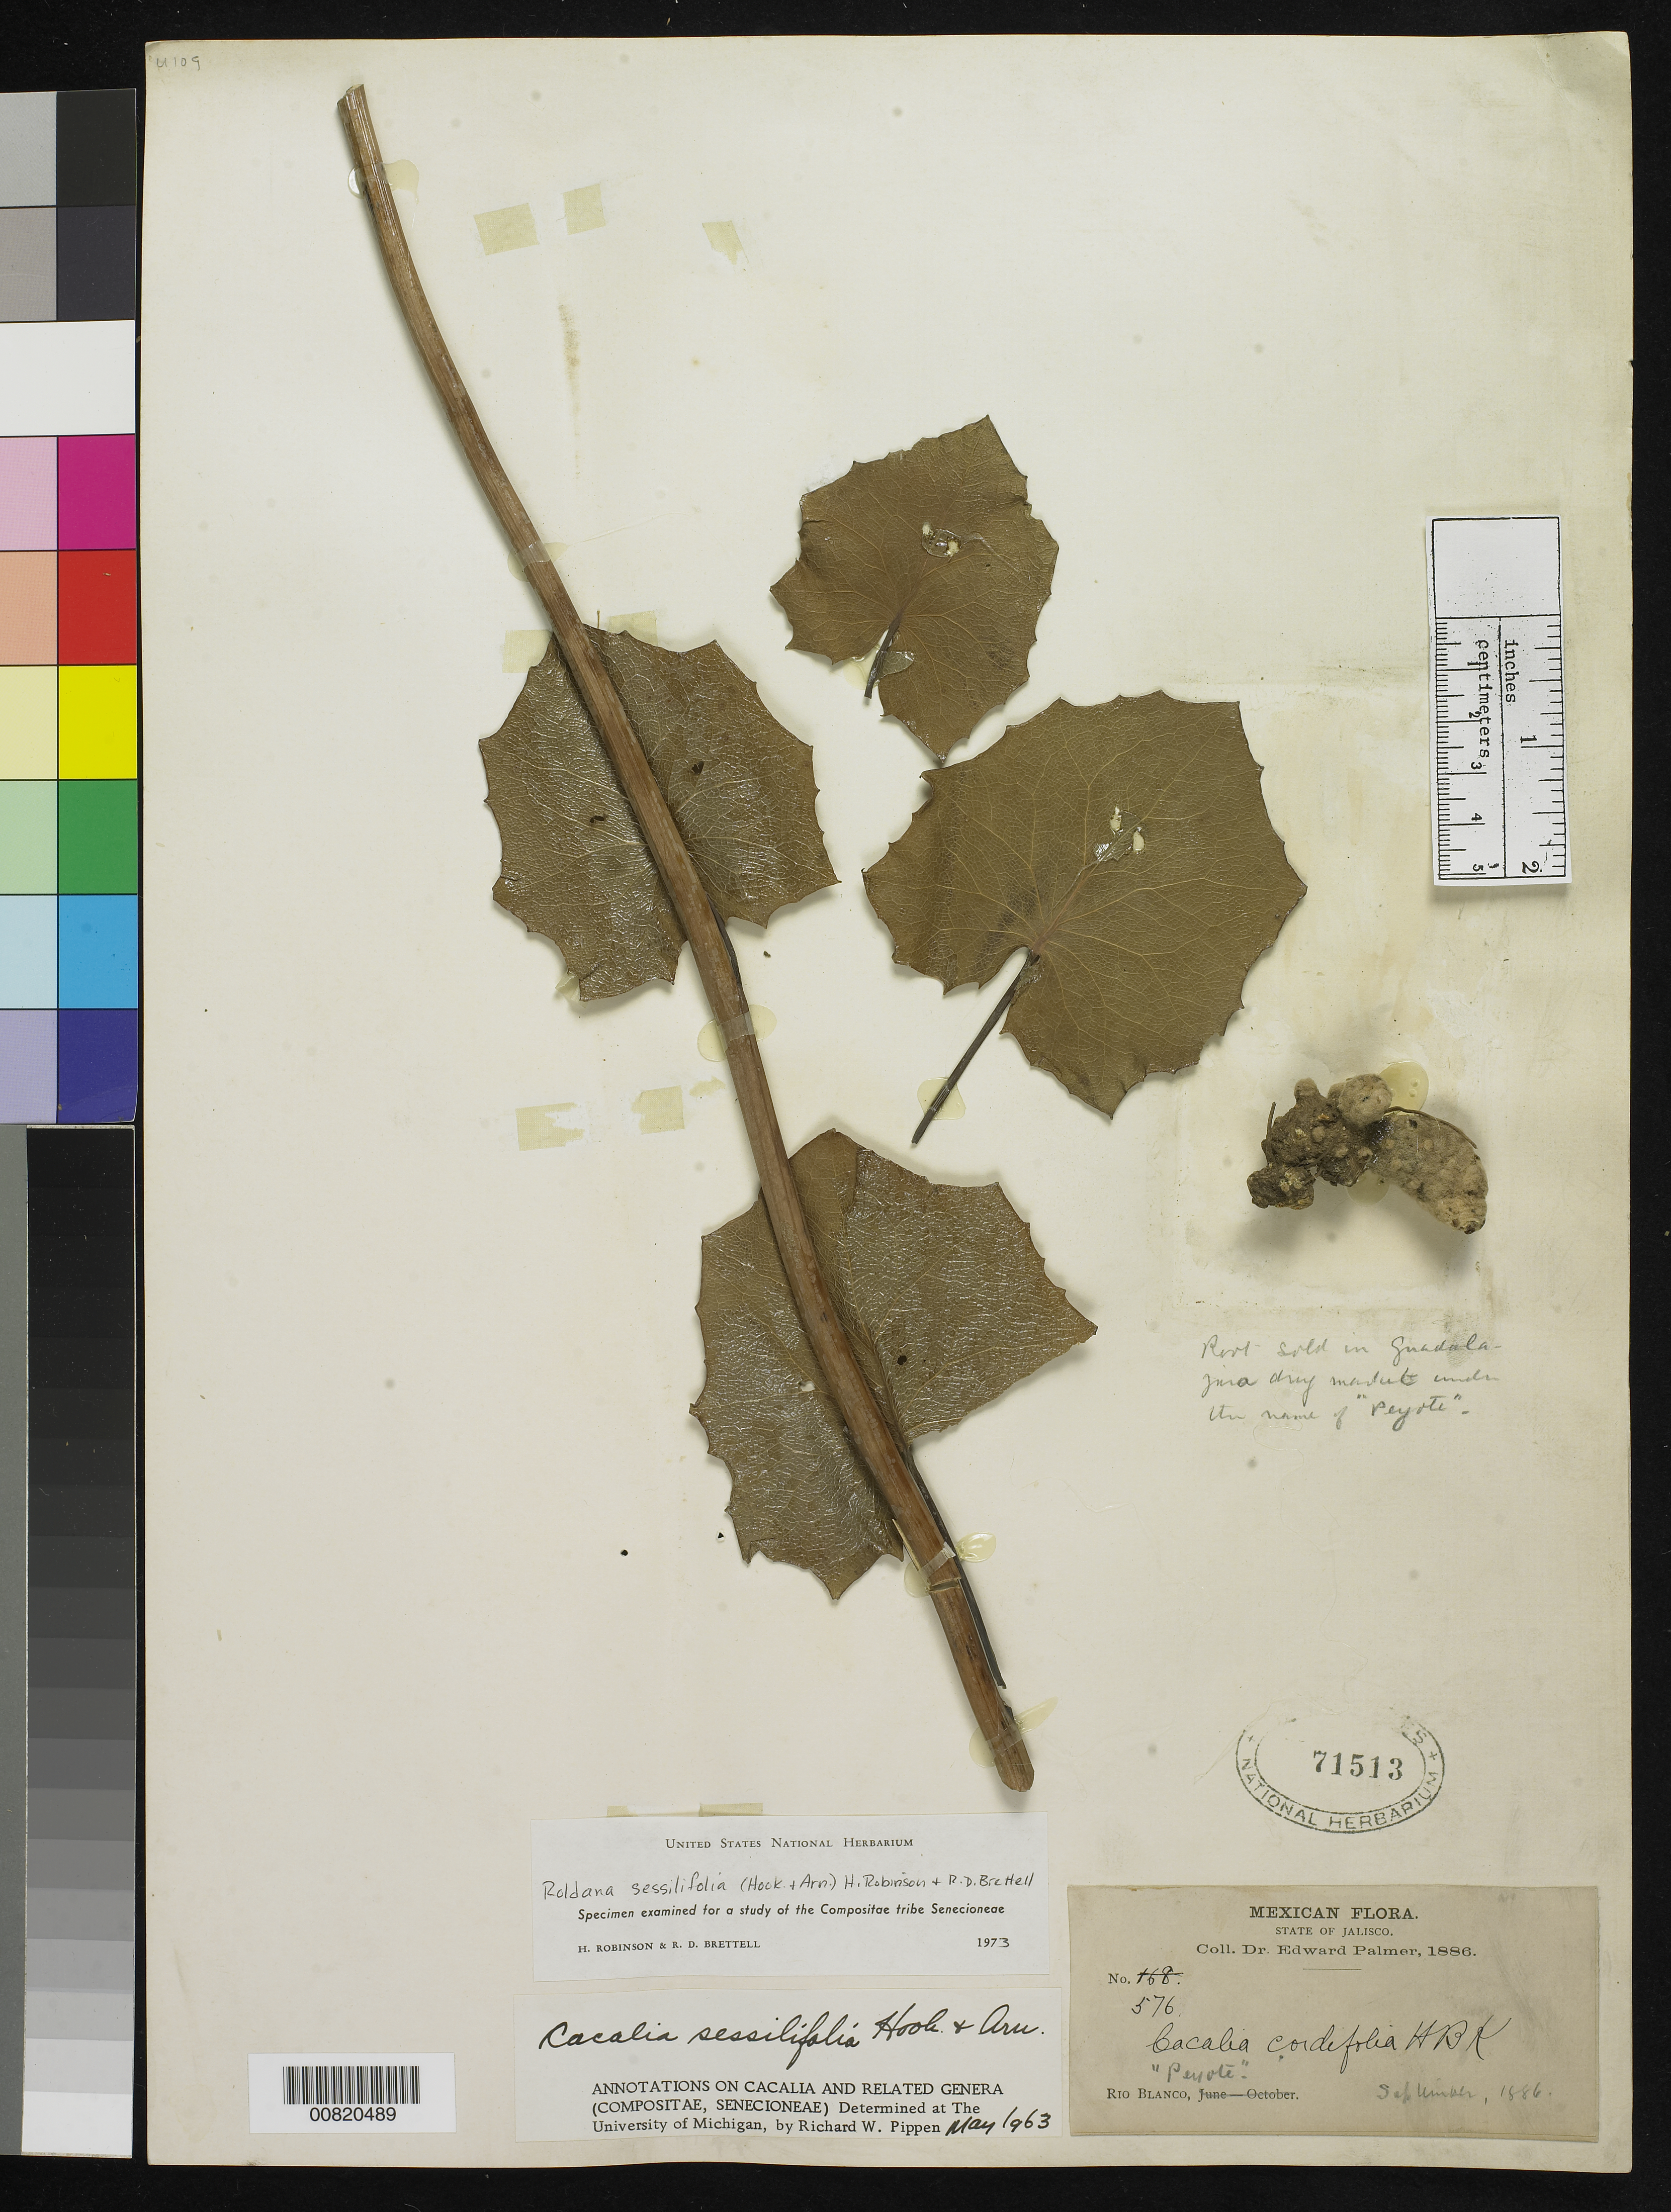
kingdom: Plantae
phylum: Tracheophyta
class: Magnoliopsida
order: Asterales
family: Asteraceae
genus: Roldana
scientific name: Roldana sessilifolia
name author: (Hook.) H. Rob. & Brettell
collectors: E. Palmer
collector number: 576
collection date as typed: Sep 1886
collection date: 1886-09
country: Mexico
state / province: Jalisco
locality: Rio Blanco, Jalisco.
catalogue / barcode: US 71513